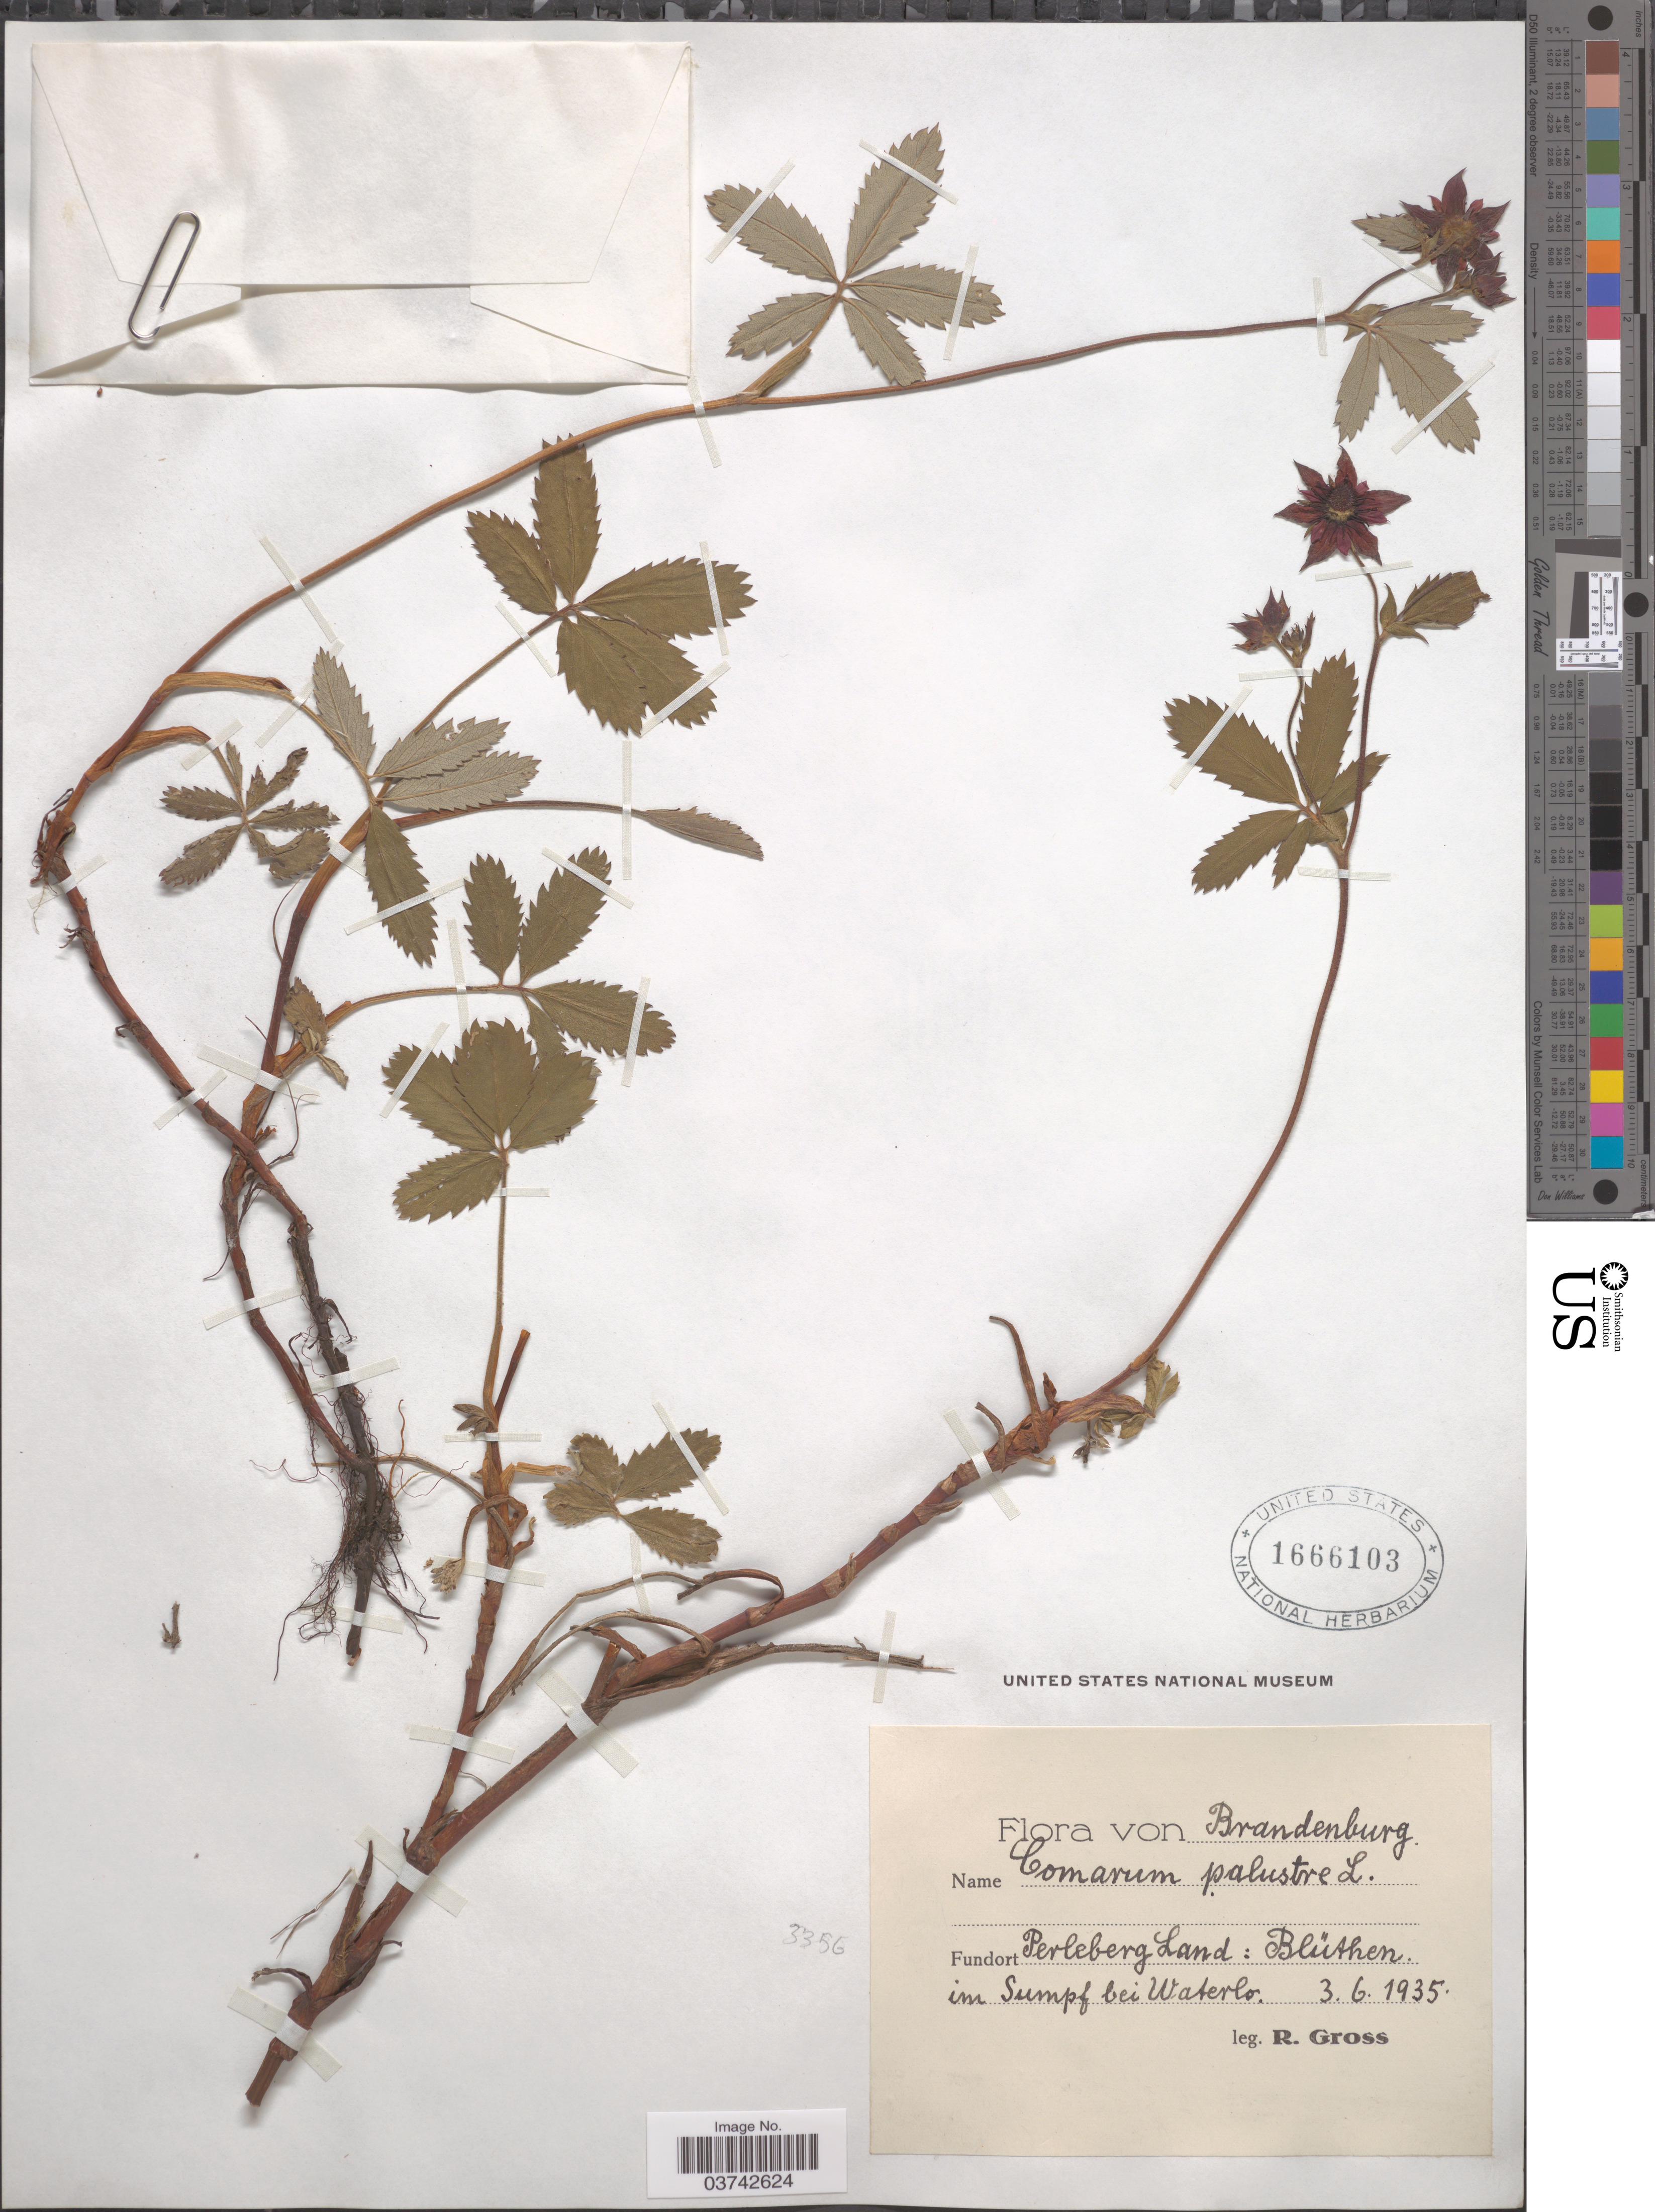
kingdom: Plantae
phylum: Tracheophyta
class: Magnoliopsida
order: Rosales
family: Rosaceae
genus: Comarum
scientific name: Comarum palustre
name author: L.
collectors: R. Gross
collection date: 1935-06-03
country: Germany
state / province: Brandenburg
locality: Perleberg Land: Blüthen im Sumpf bei Waterlo.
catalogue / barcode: US 1666103